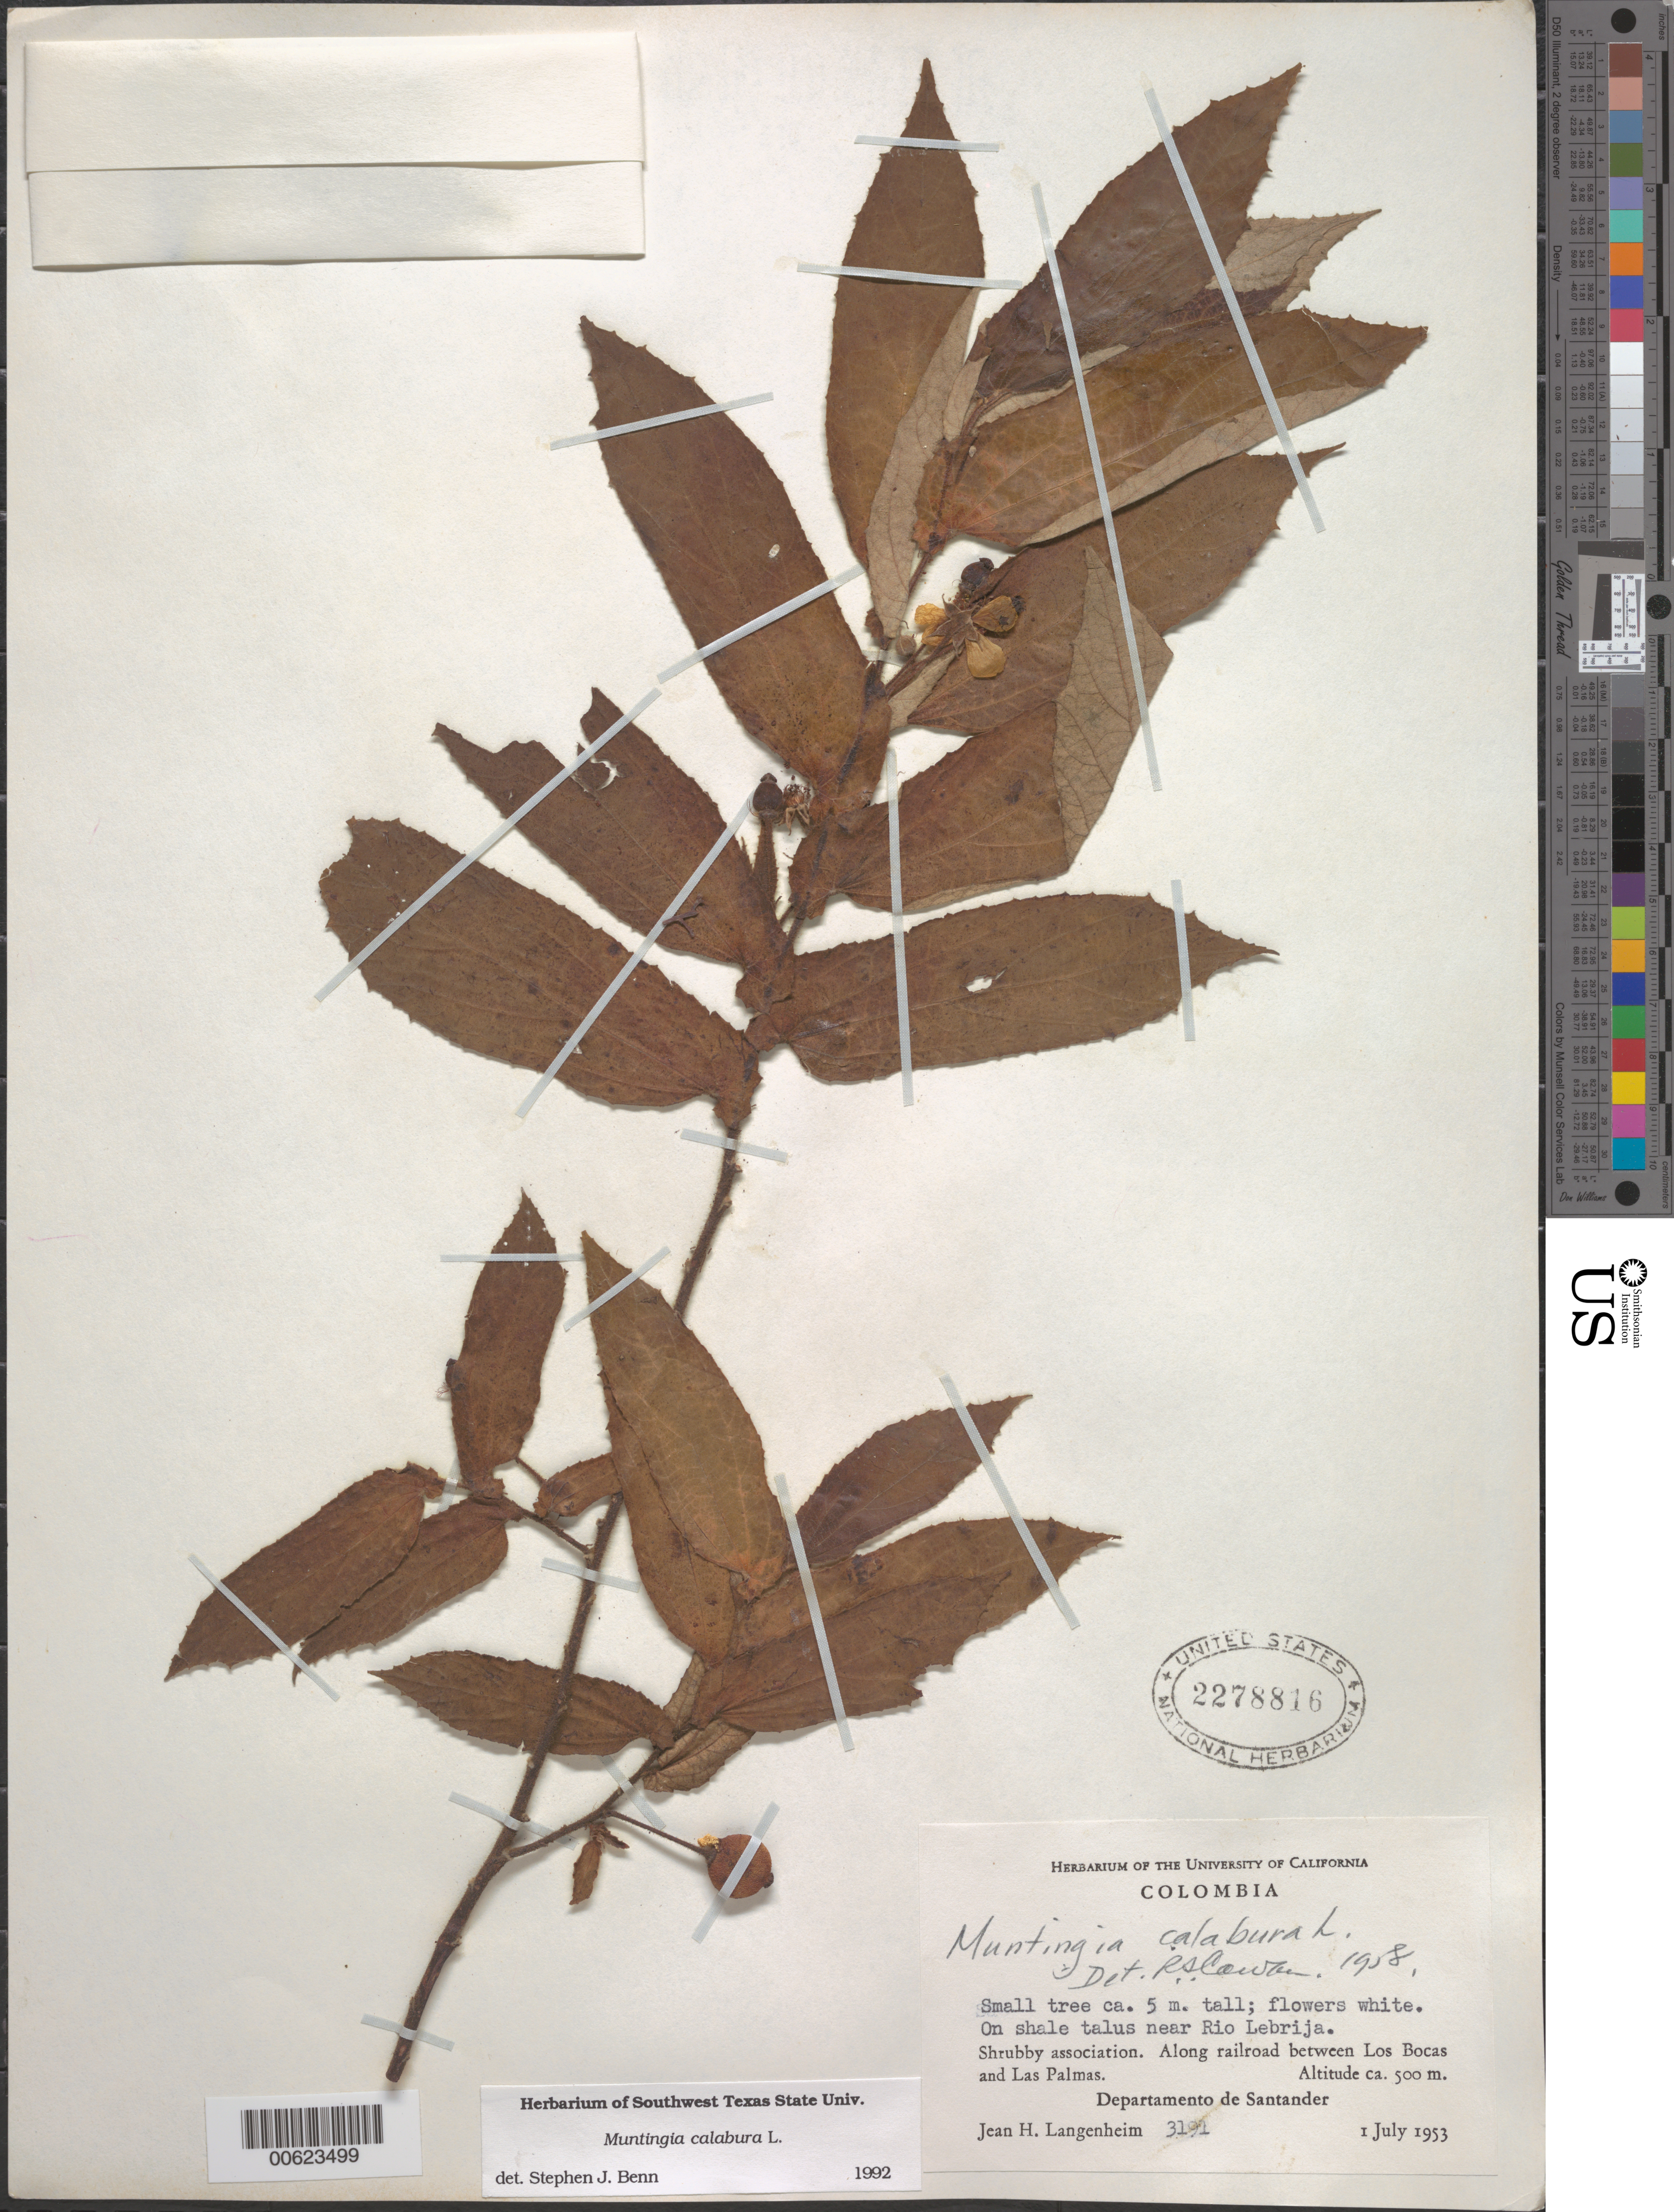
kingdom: Plantae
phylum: Tracheophyta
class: Magnoliopsida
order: Malvales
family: Muntingiaceae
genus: Muntingia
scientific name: Muntingia calabura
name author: L.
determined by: Benn, S. J.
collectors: J. H. Langenheim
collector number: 3191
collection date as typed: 01 Jul 1953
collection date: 1953-07-01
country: Colombia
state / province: Santander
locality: Along railroad between Los Bocas and Las Palmas, on shale talus near Rio Lebrija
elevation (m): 500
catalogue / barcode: US 2278816